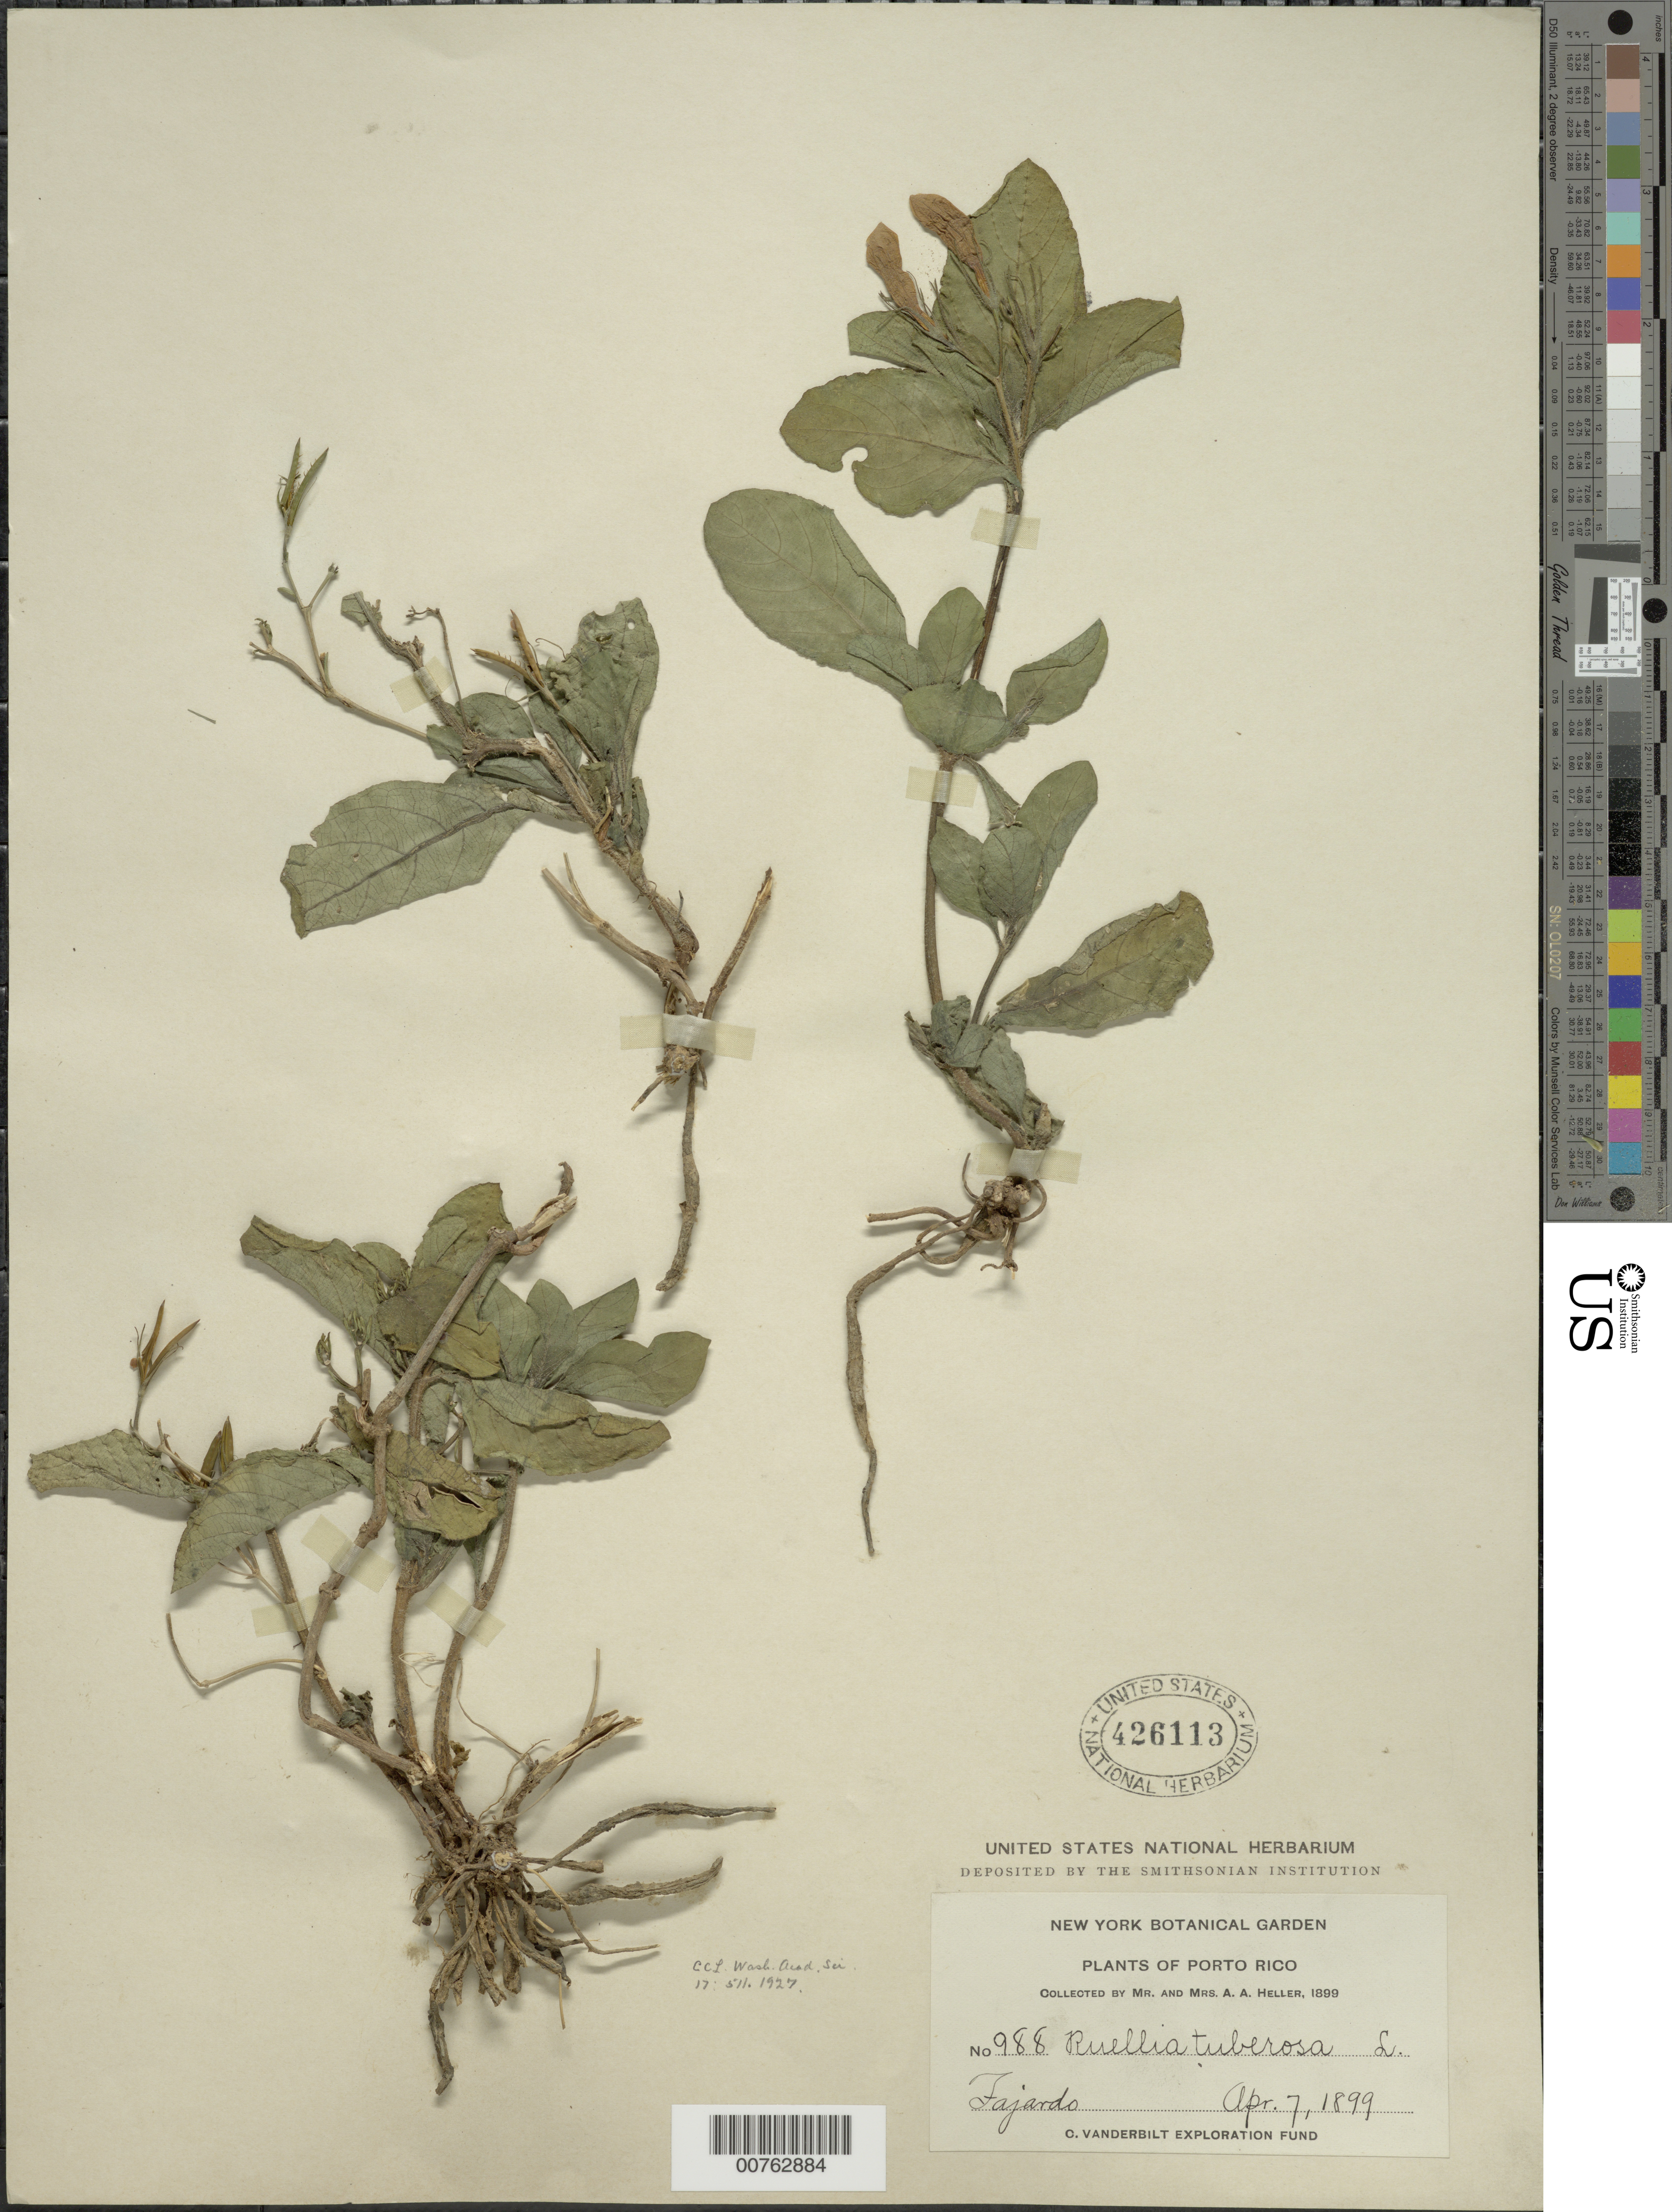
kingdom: Plantae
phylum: Tracheophyta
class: Magnoliopsida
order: Lamiales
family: Acanthaceae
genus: Ruellia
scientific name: Ruellia tuberosa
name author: L.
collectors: A. A. Heller & E. G. Heller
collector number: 988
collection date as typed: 07 Apr 1899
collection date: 1899-04-07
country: Puerto Rico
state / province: Fajardo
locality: Fajardo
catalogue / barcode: US 426113